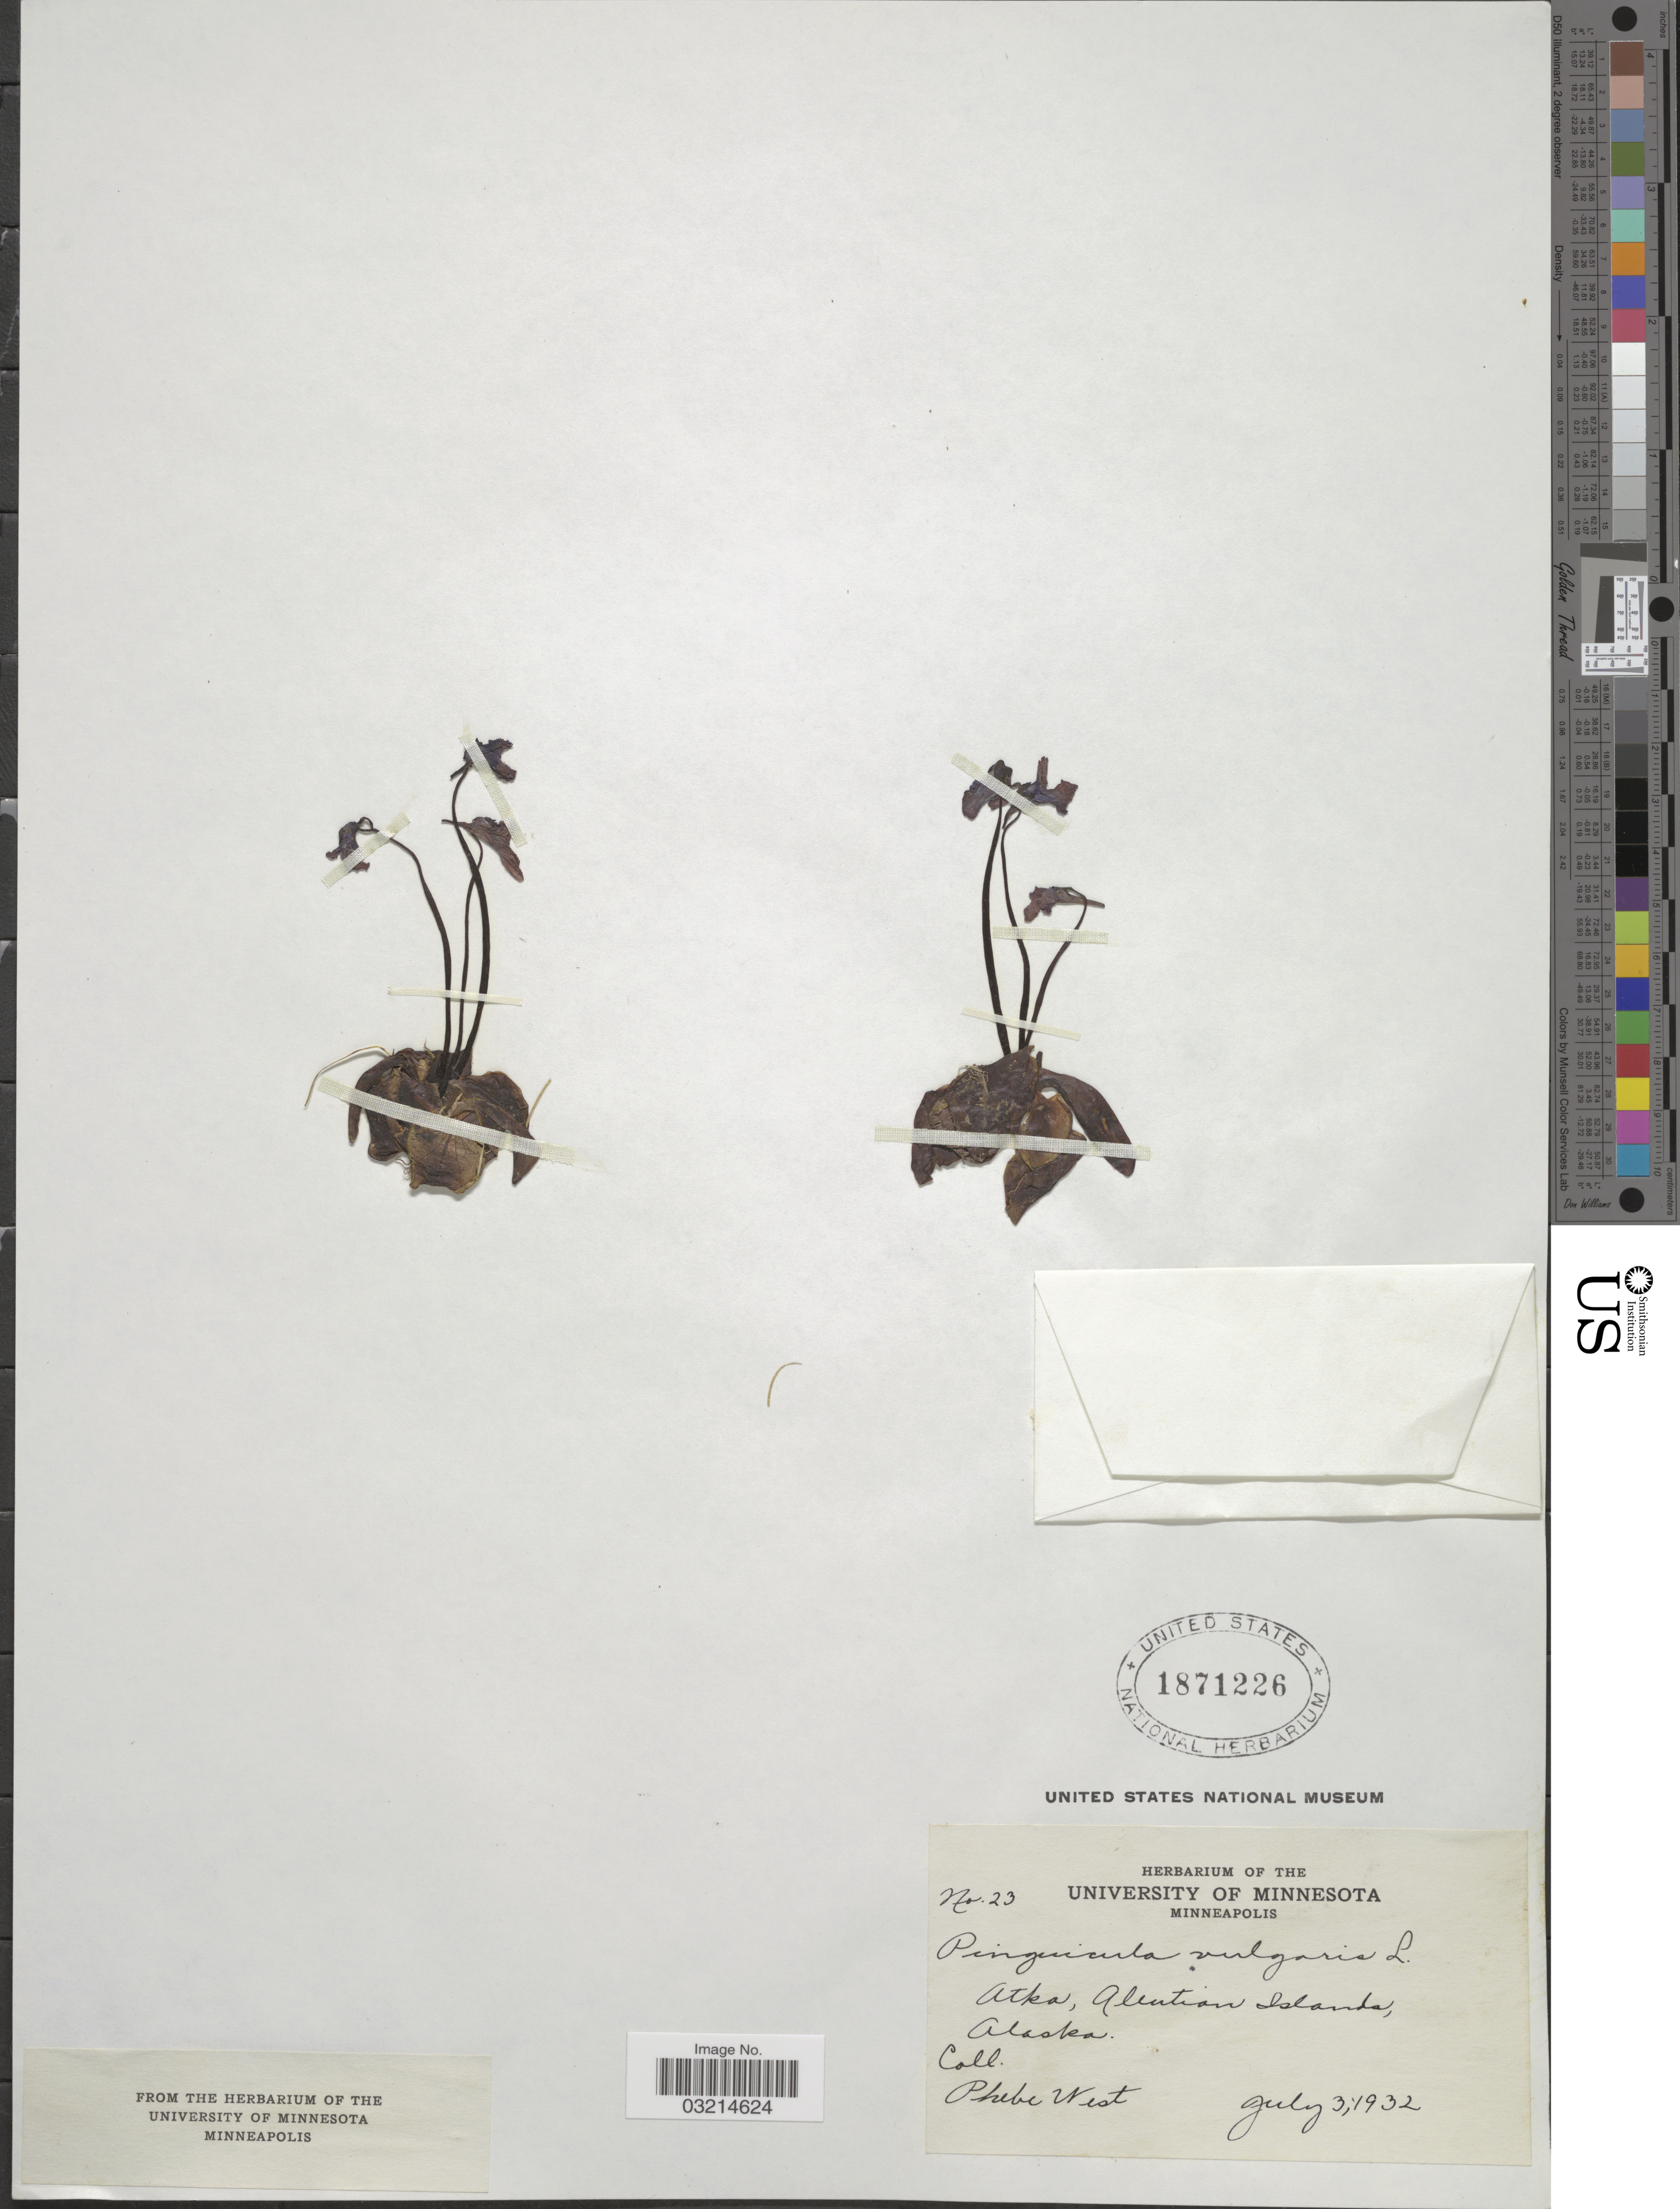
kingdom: Plantae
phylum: Tracheophyta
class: Magnoliopsida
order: Lamiales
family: Lentibulariaceae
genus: Pinguicula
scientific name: Pinguicula vulgaris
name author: L.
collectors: P. West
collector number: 23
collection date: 1932-07-03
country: United States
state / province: Alaska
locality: Atka, Aleutian Islands.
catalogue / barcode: US 1871226